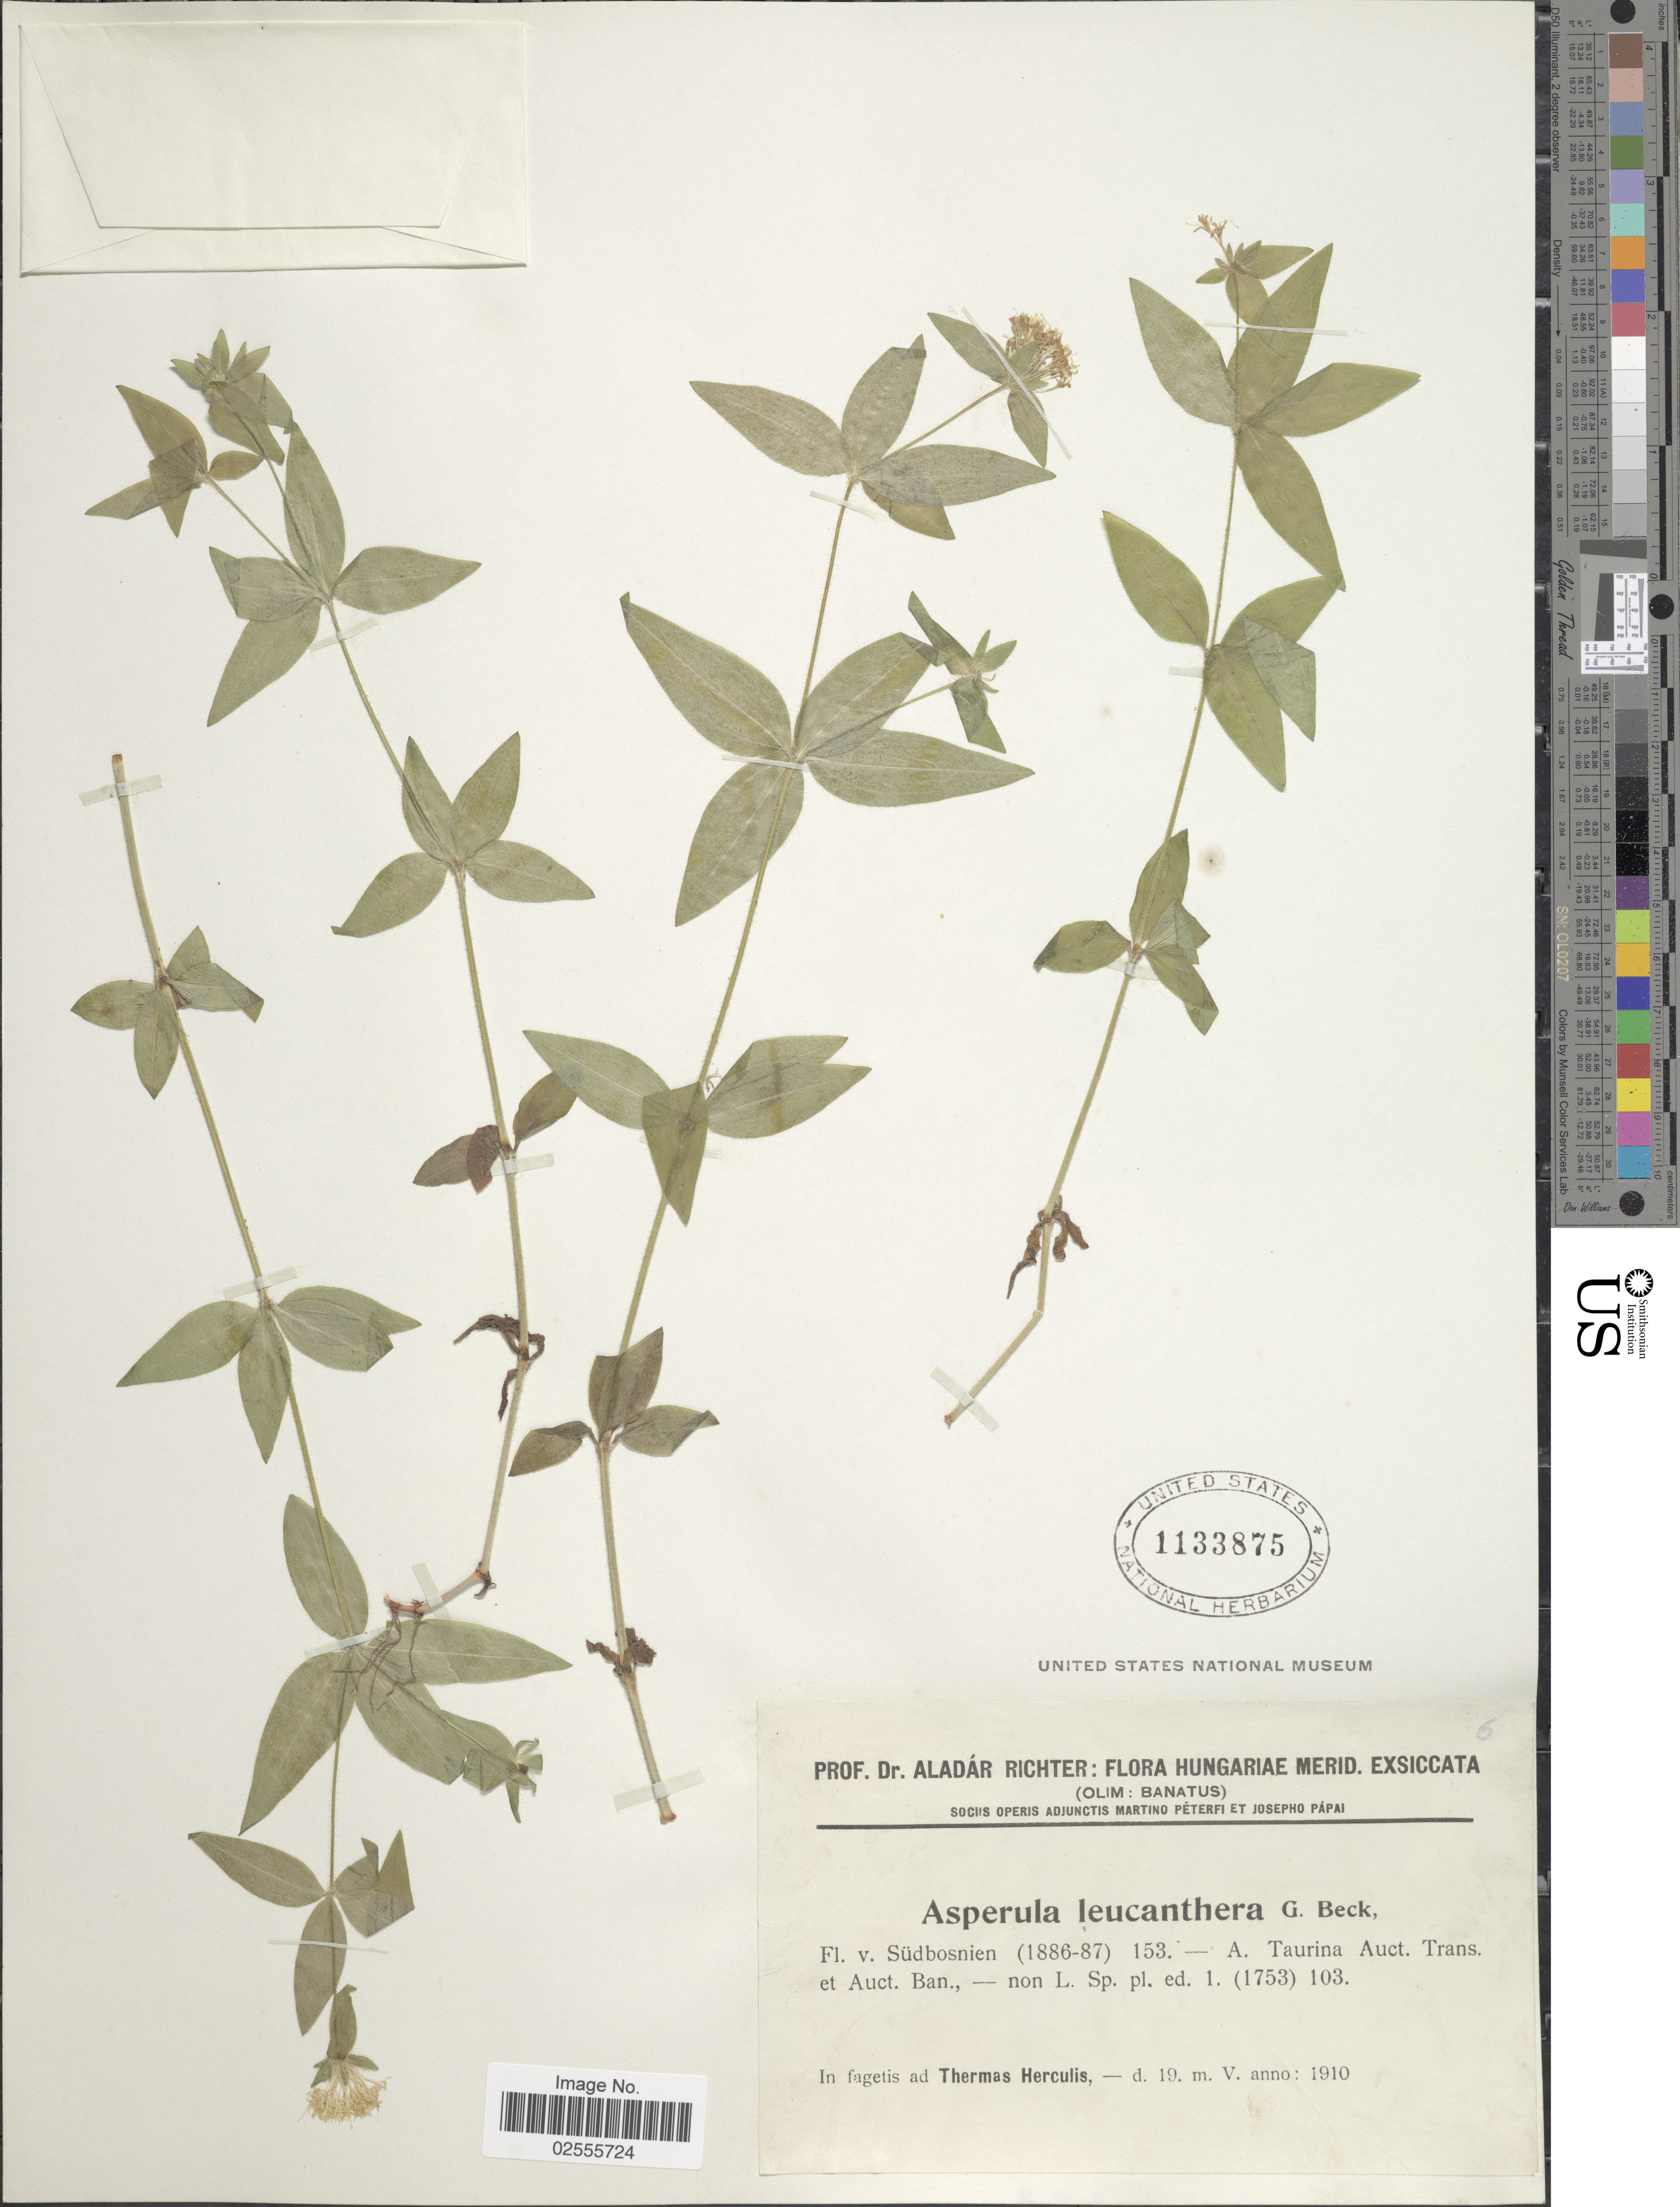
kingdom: Plantae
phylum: Tracheophyta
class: Magnoliopsida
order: Gentianales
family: Rubiaceae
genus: Asperula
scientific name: Asperula leucanthera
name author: Beck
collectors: A. Richter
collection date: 1910-05-19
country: Hungary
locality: Hungariae merid. (Olim: Banatus), In fagetis ad Thermas Herculis.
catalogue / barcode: US 1133875